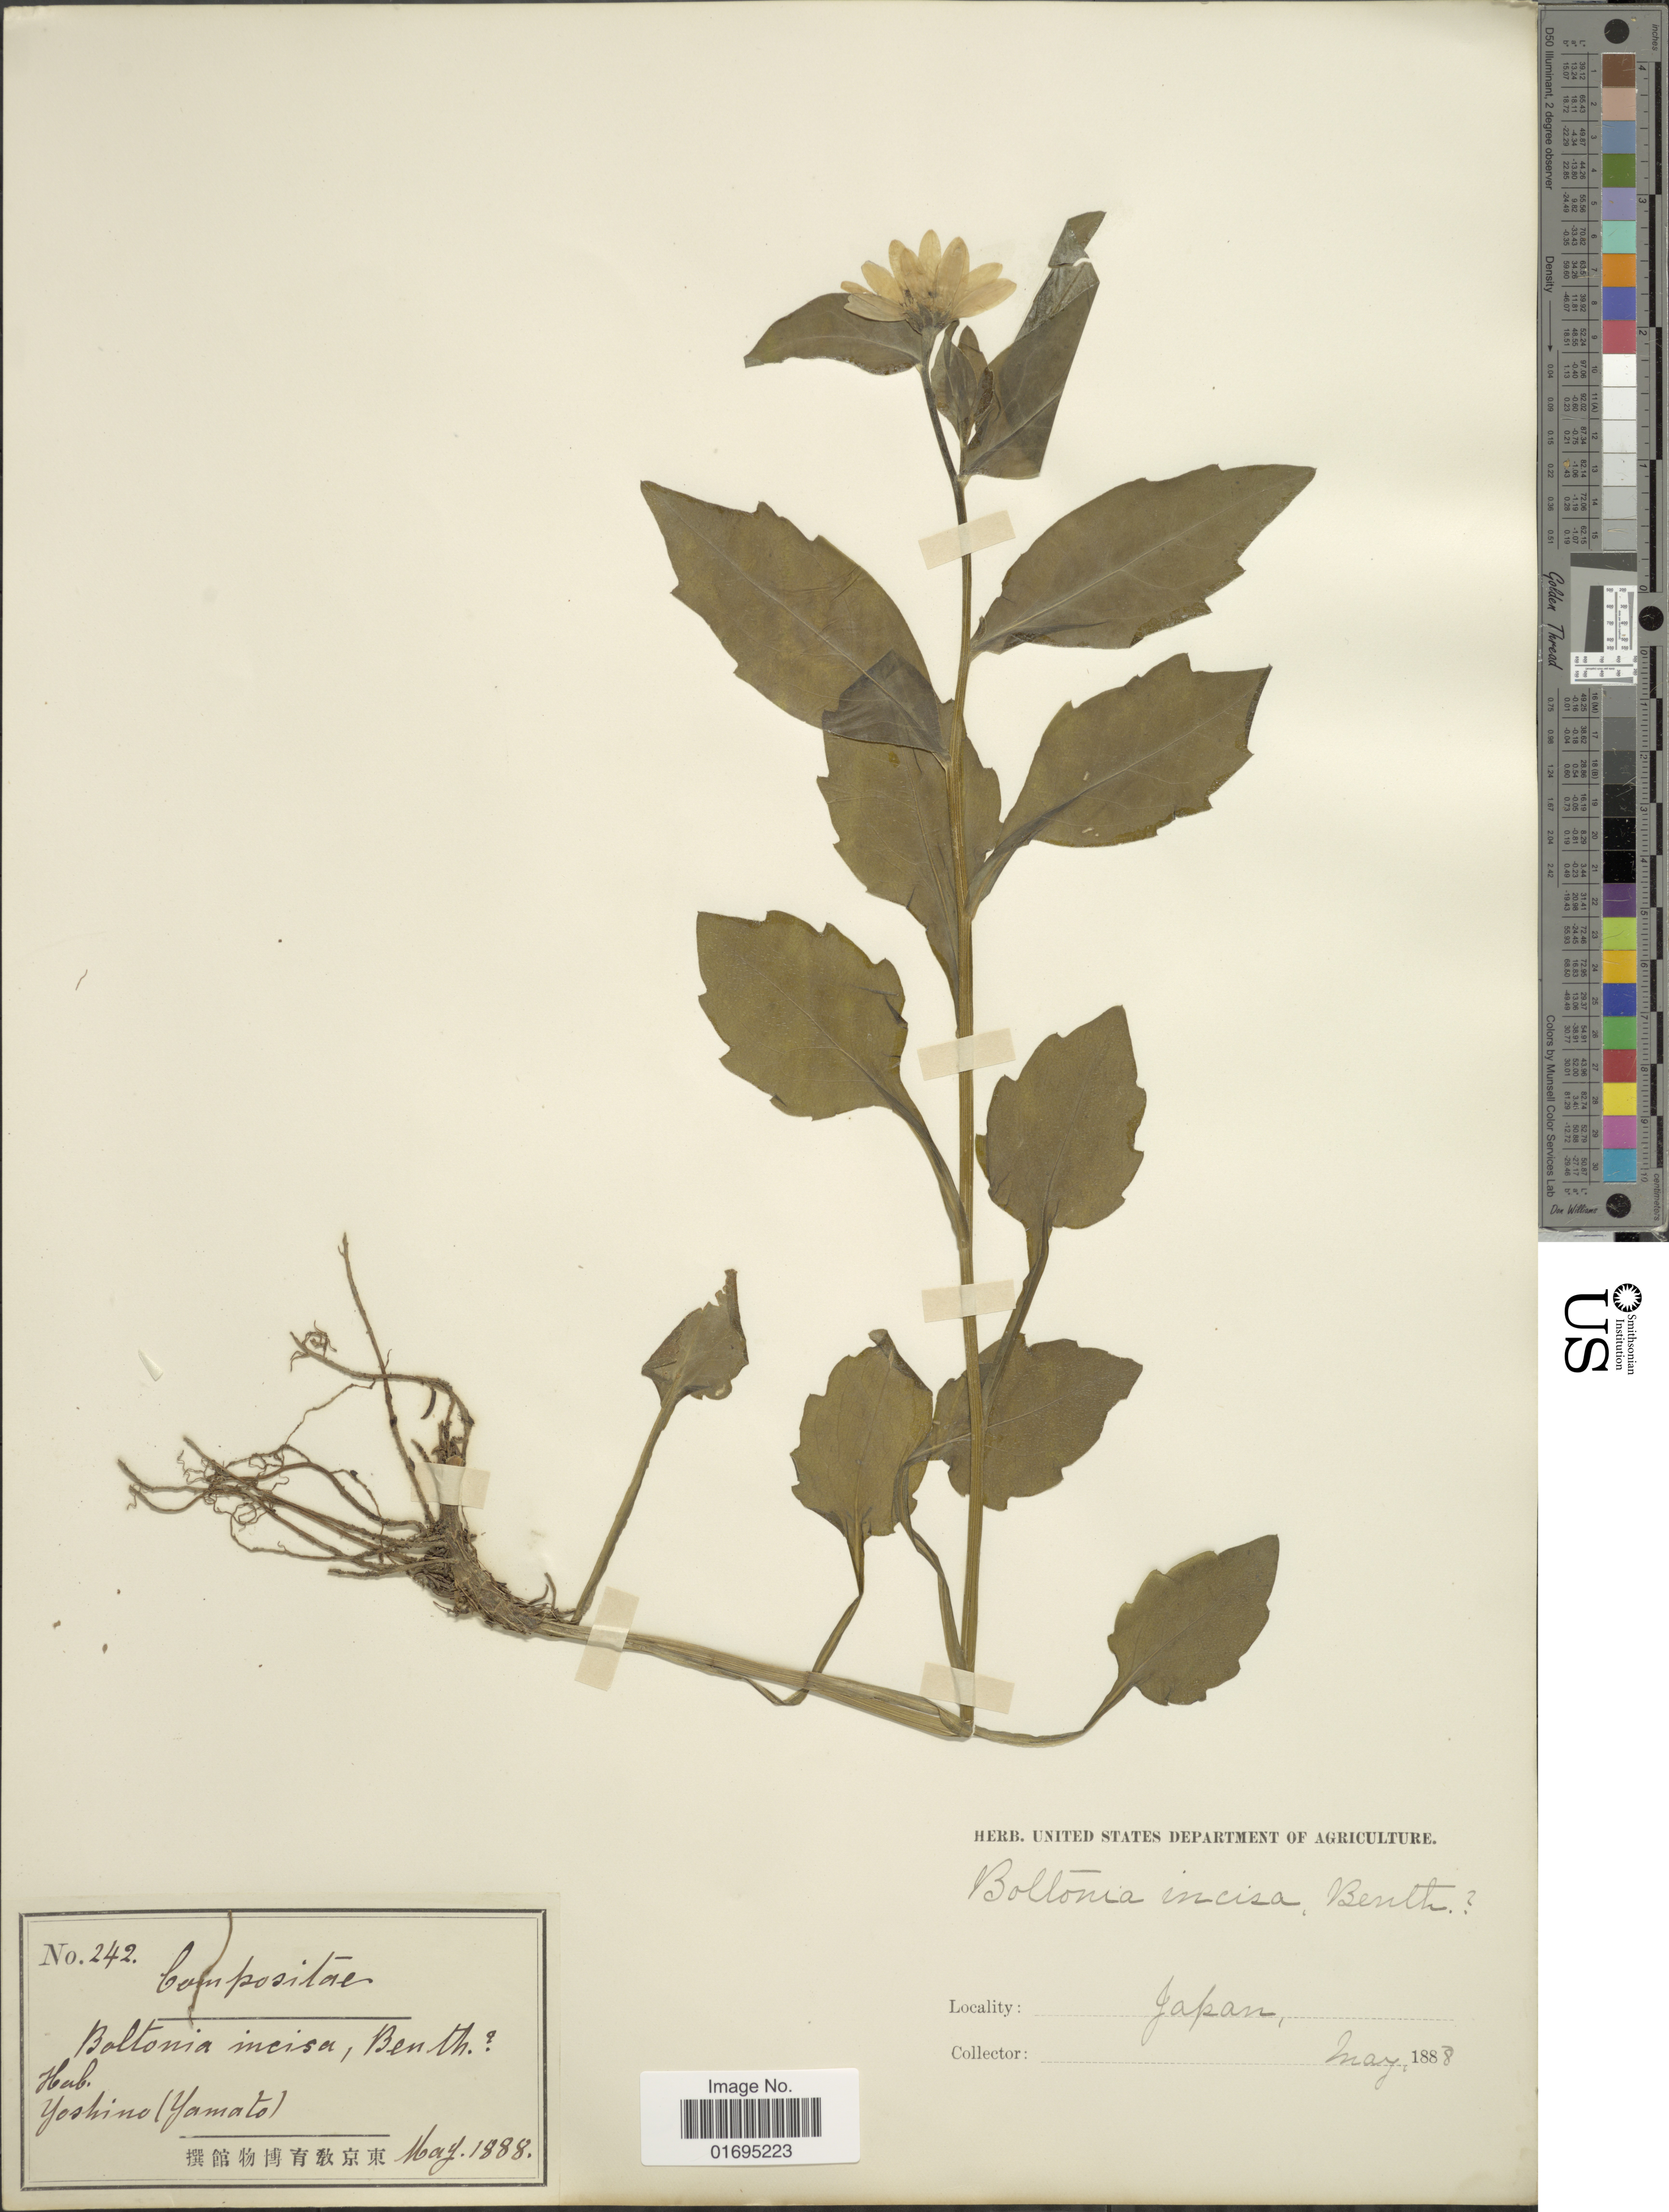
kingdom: Plantae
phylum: Tracheophyta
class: Magnoliopsida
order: Asterales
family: Asteraceae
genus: Miyamayomena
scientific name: Miyamayomena savatieri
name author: (Makino) Kitam.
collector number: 242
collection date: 1888-05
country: Japan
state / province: Nara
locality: Yoshino (Yamato)